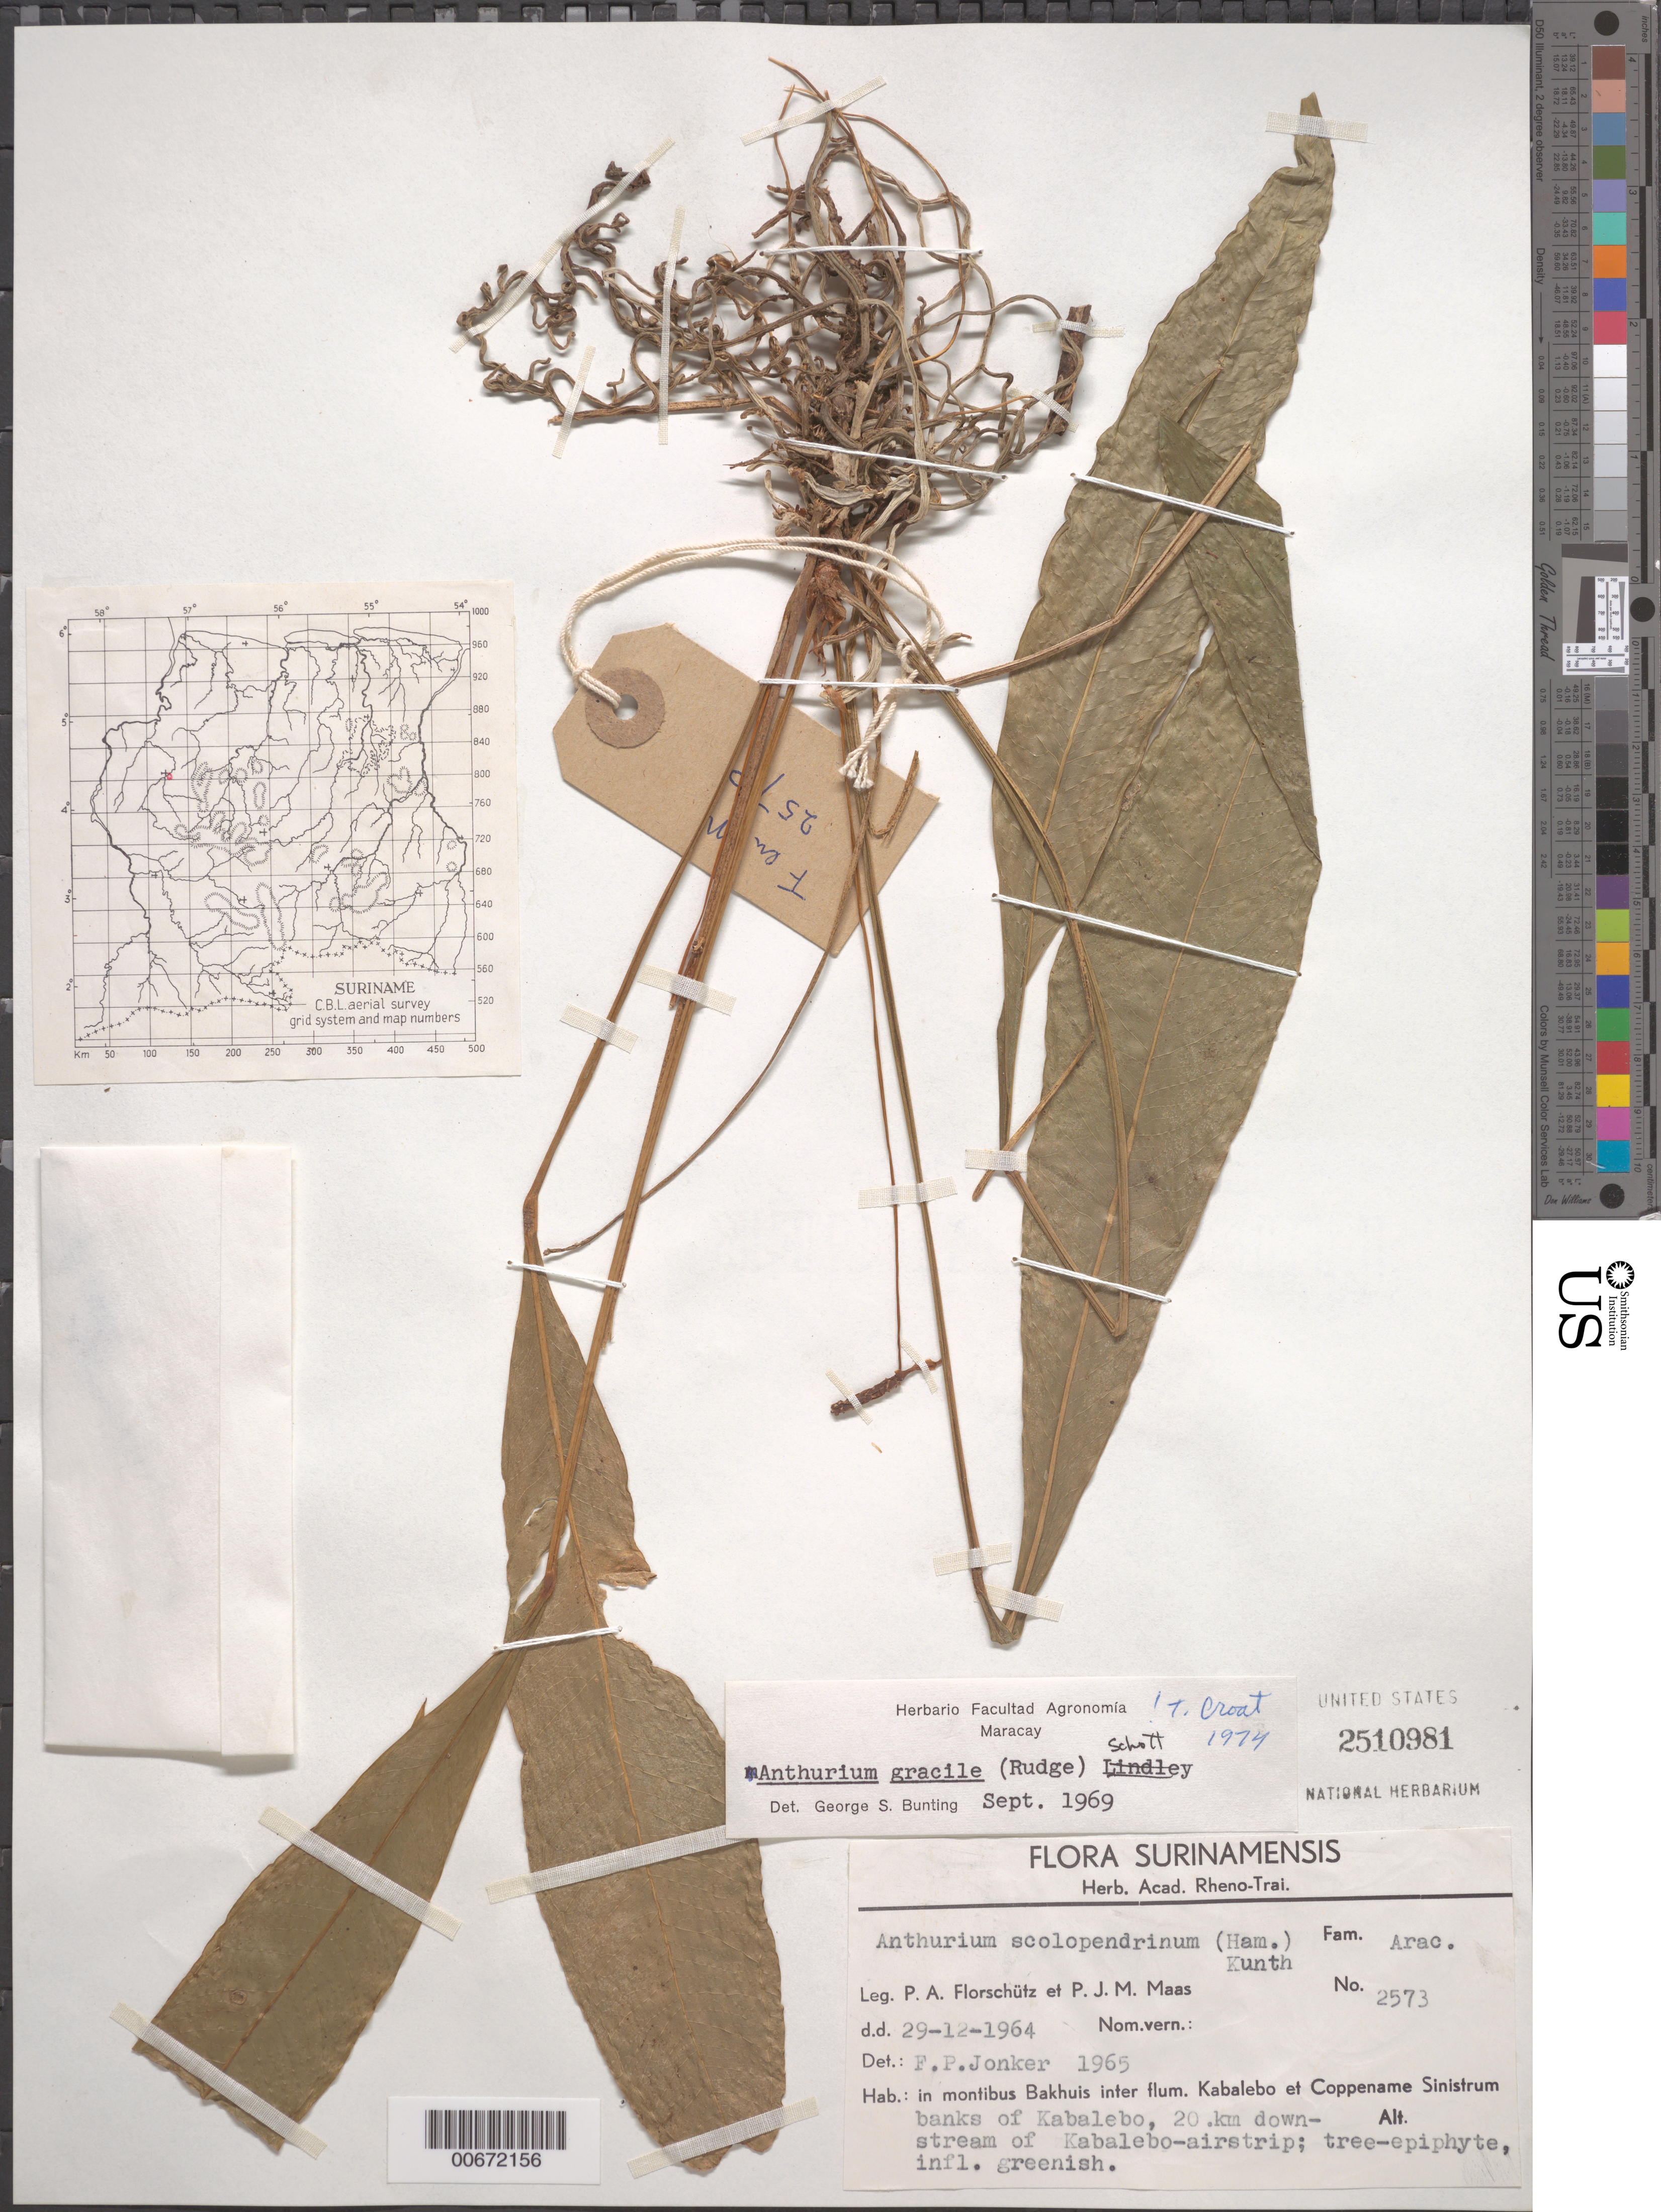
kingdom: Plantae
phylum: Tracheophyta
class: Liliopsida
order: Alismatales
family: Araceae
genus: Anthurium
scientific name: Anthurium gracile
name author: (Rudge) Schott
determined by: Croat, Thomas B., Missouri Botanical Garden (MO)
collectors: P. Florschütz & P. Maas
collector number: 2573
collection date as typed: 29-Dec-64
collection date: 1964-12-29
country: Suriname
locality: Mont Bakhuis, betw. Kabalebo & Coppename Sinistrum Rivers, 20 km downstream of Kabalebo airstrip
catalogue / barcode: US 2510981